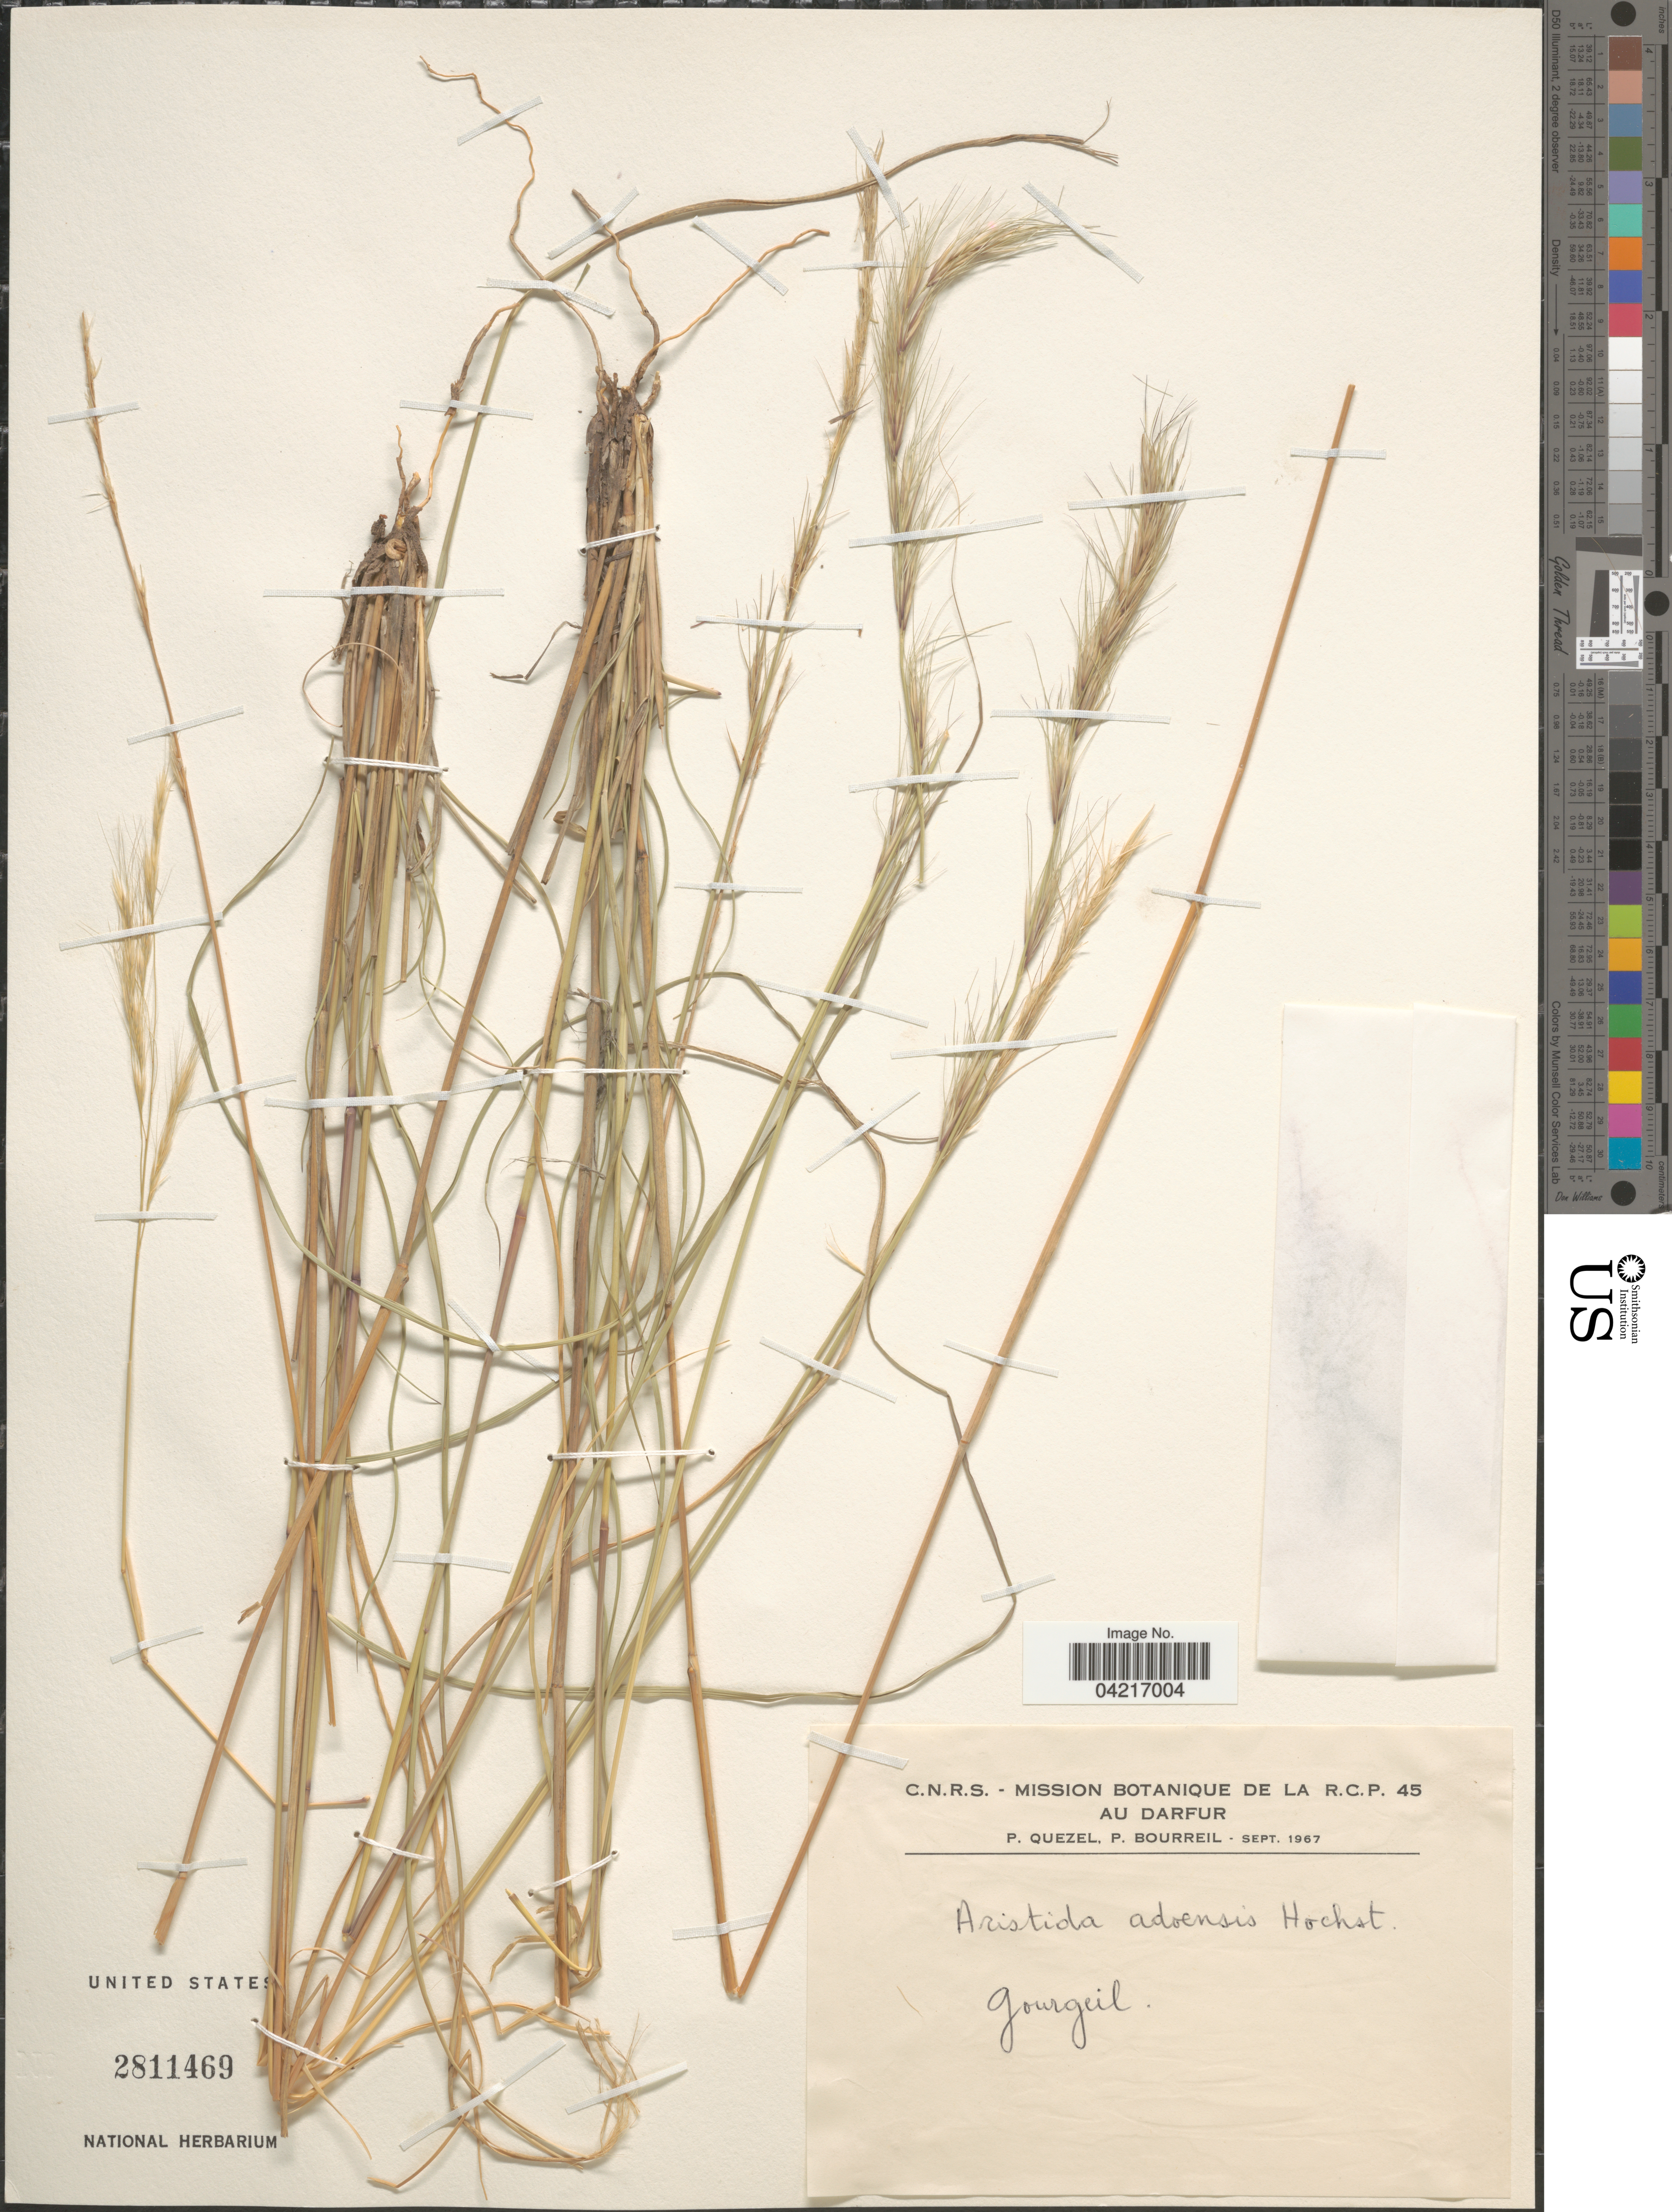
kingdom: Plantae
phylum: Tracheophyta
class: Liliopsida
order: Poales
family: Poaceae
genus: Aristida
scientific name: Aristida adoensis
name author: Hochst. ex A. Rich.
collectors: P. Quezel & P. Bourreil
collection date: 1967-09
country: Sudan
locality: C.N.R.S. - Mission Botanique de la R.C.P 45 Au Darfur. Gourgeil.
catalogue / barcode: US 2811469